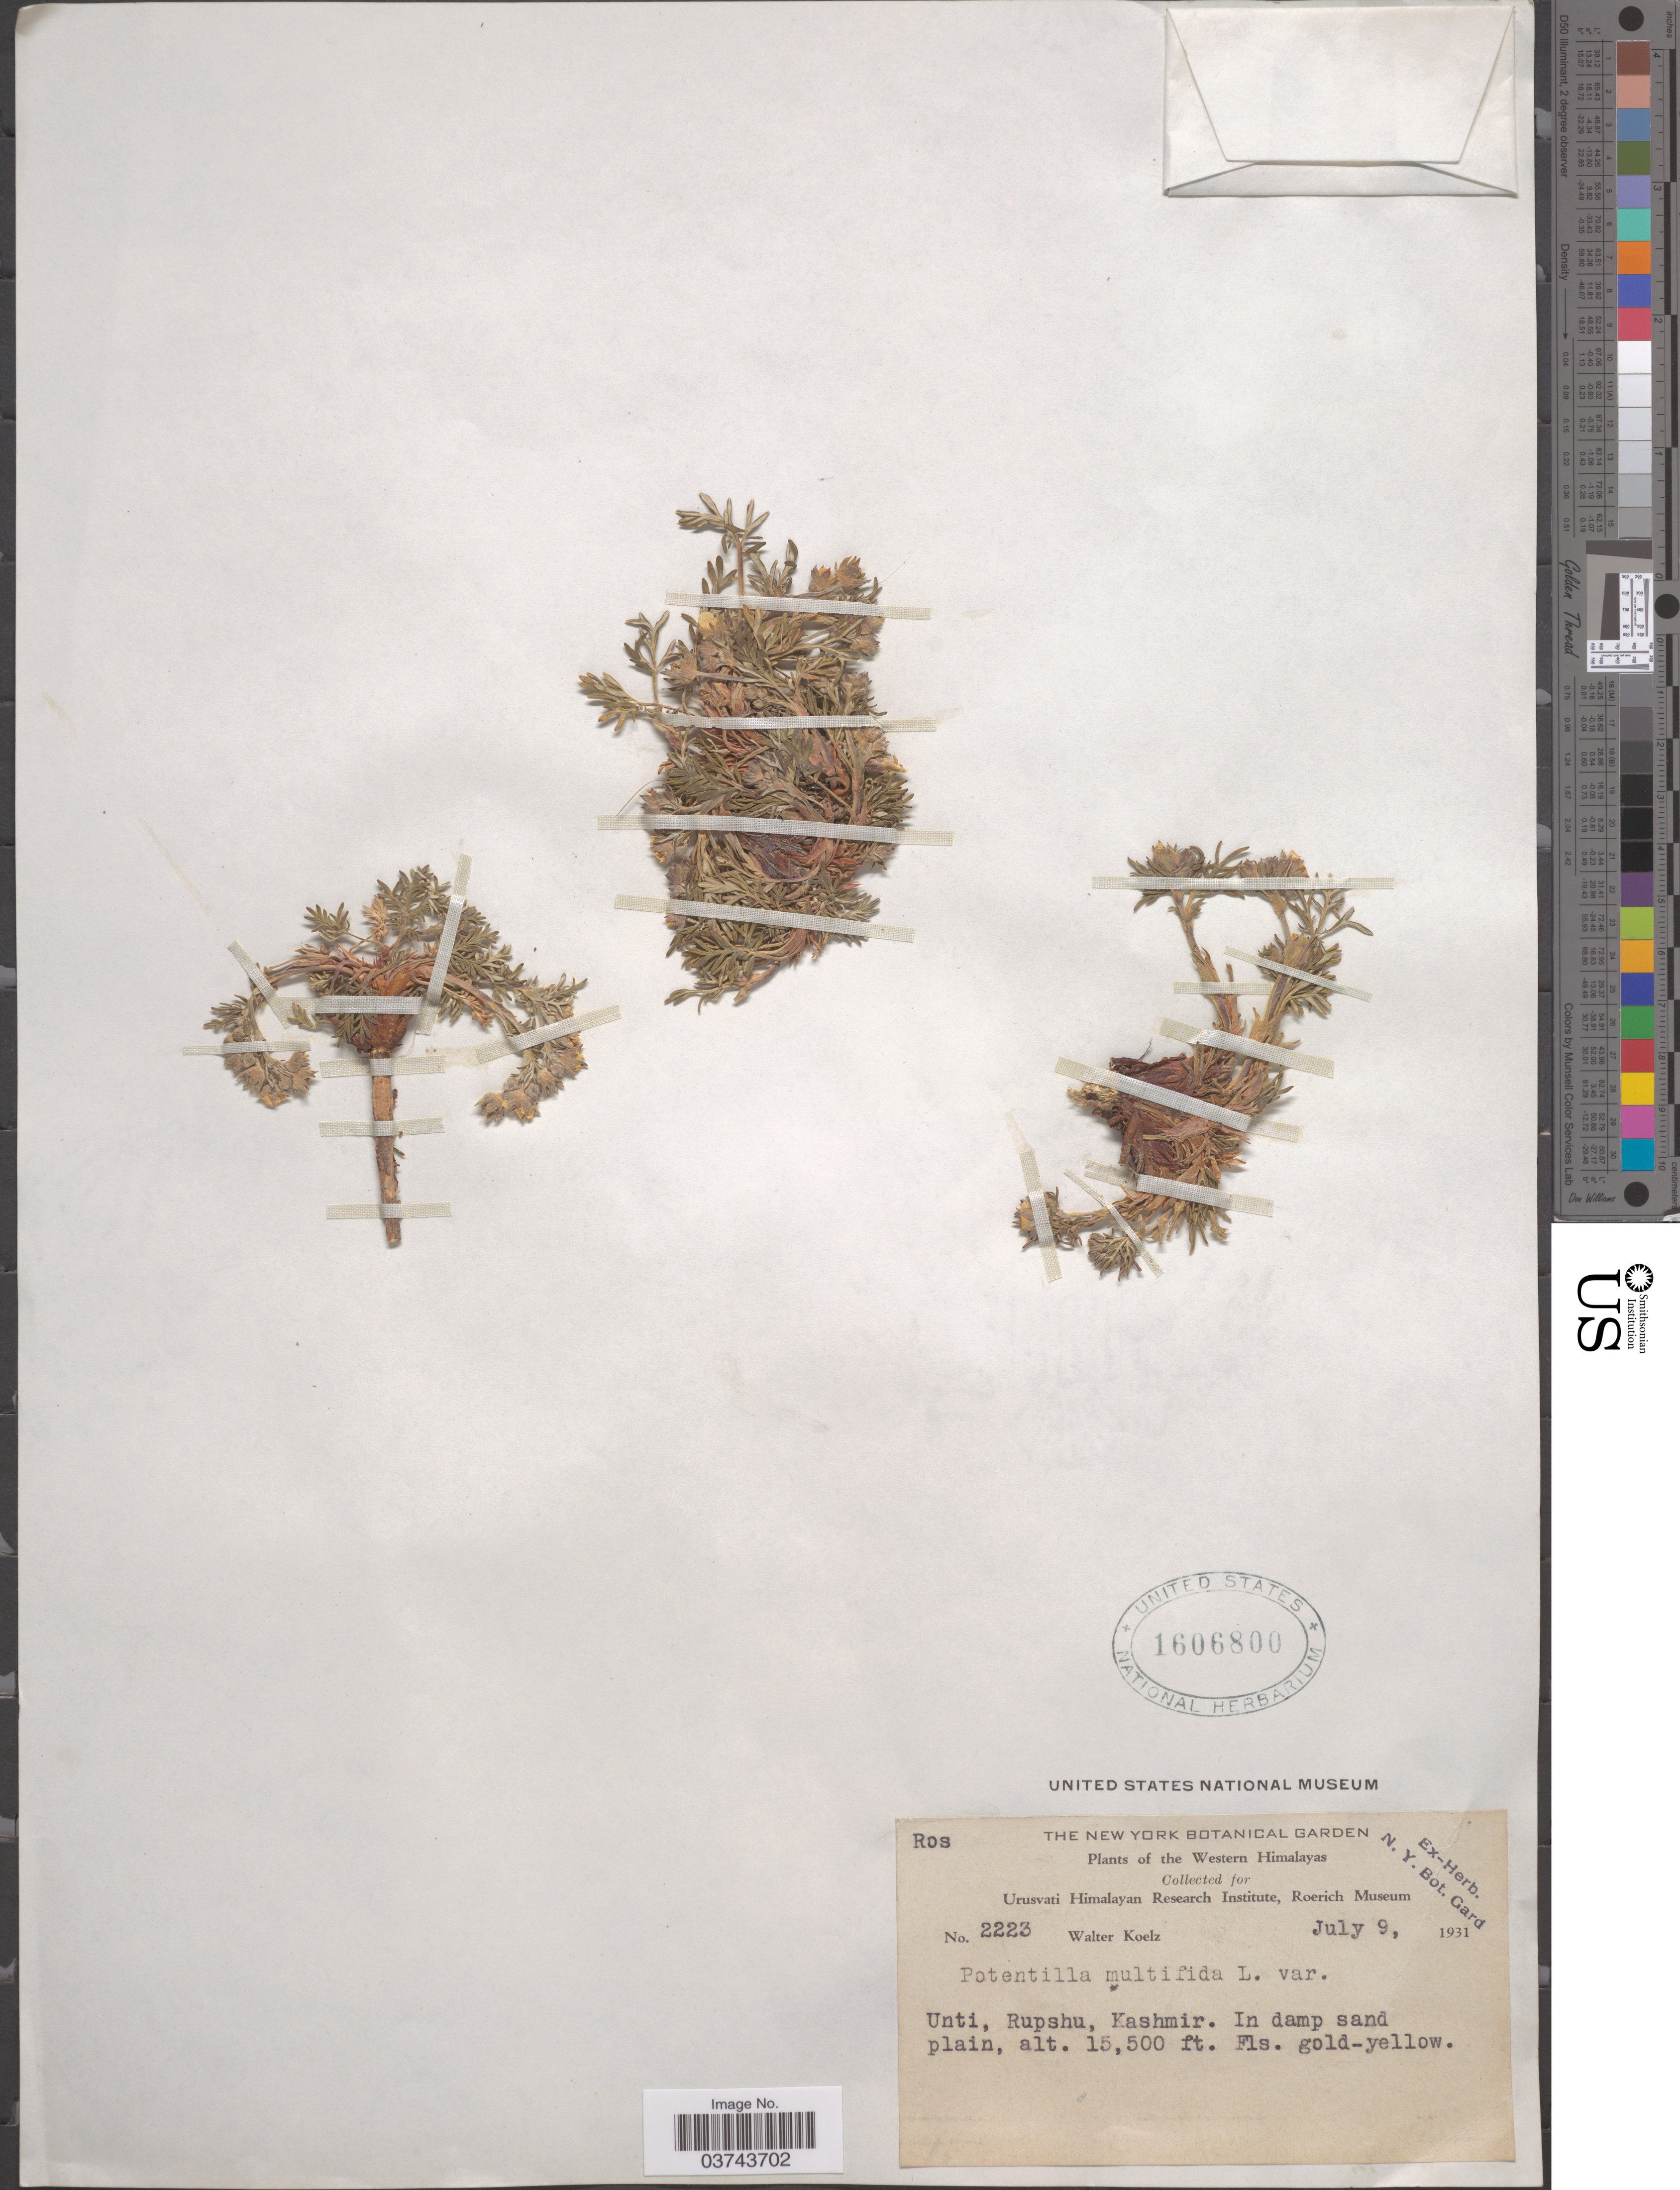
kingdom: Plantae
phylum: Tracheophyta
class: Magnoliopsida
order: Rosales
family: Rosaceae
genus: Potentilla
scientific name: Potentilla multifida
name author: L.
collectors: W. N. Koelz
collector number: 2223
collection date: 1931-07-09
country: India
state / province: Jammu and Kashmir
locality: The Western Himalayas. Unti, Rupshu, Kashmir.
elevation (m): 4724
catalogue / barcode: US 1606800